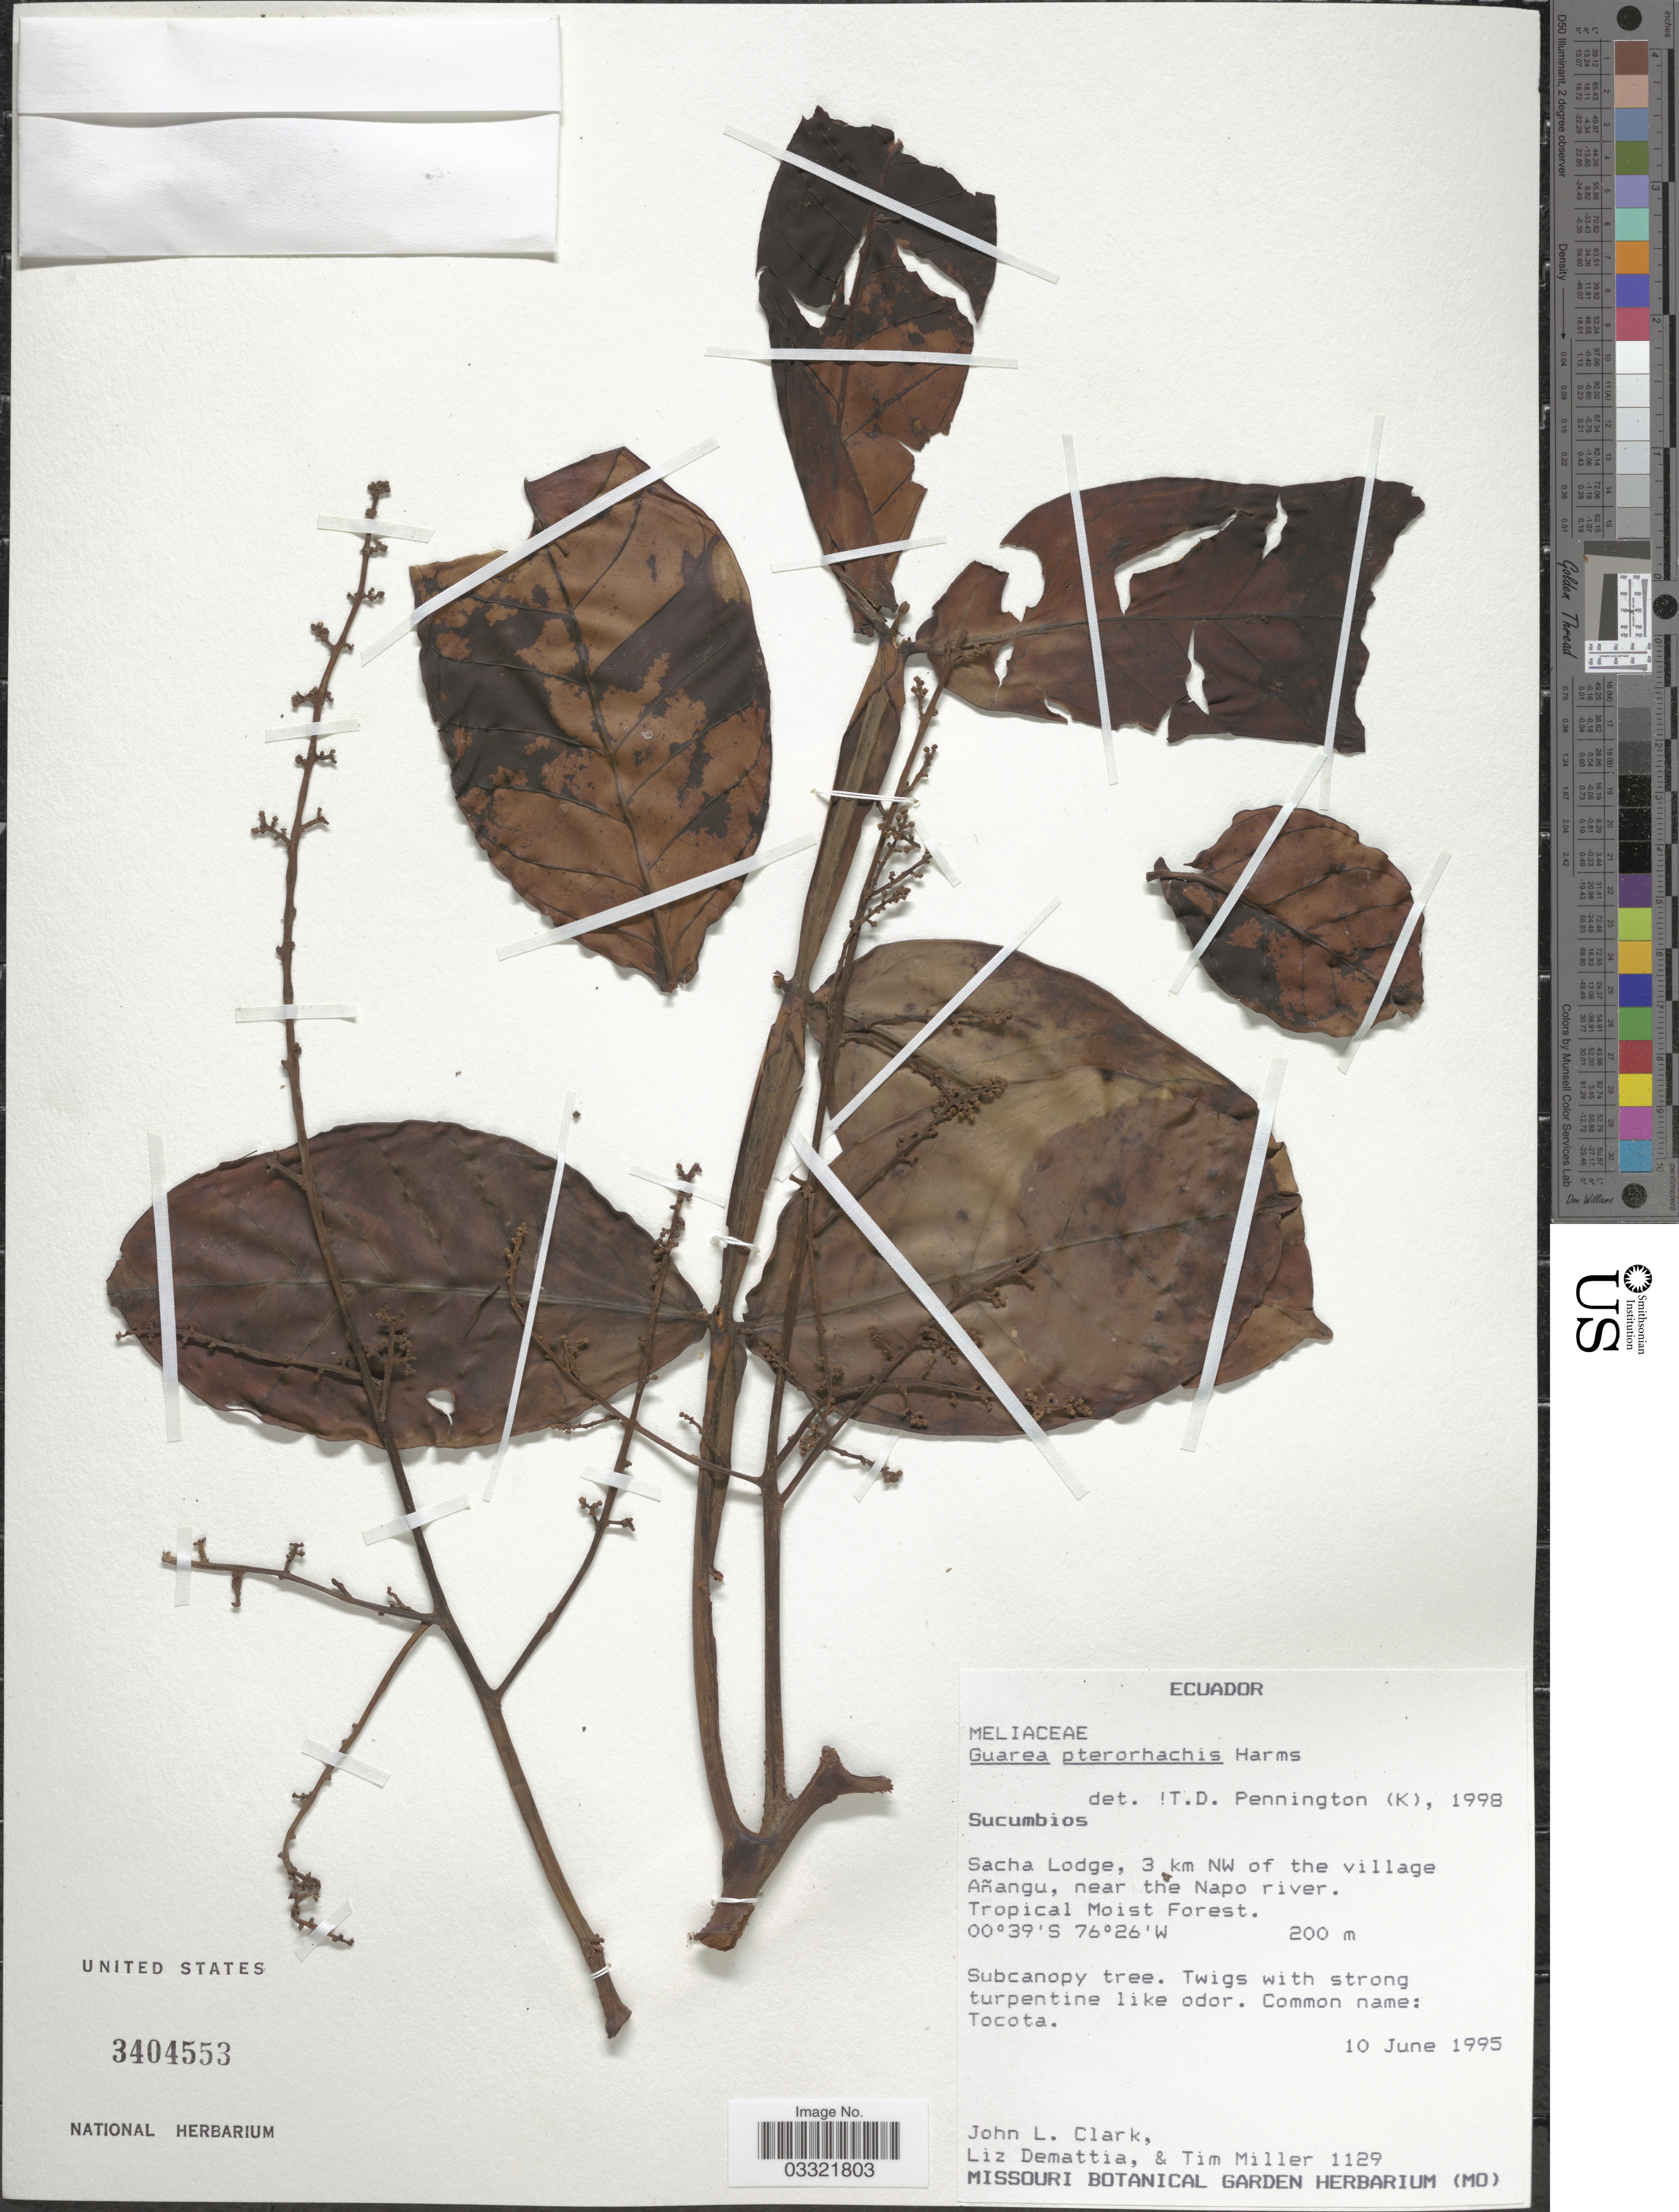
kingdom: Plantae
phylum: Tracheophyta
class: Magnoliopsida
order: Sapindales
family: Meliaceae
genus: Guarea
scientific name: Guarea pterorhachis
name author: Harms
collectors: J. L. Clark, L. Demattia & T. Miller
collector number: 1129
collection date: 1995-06-10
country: Ecuador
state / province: Sucumbíos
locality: Sacha Lodge, 3 km NW of the village Añangu, near the Napo river.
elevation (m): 200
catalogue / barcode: US 3404553